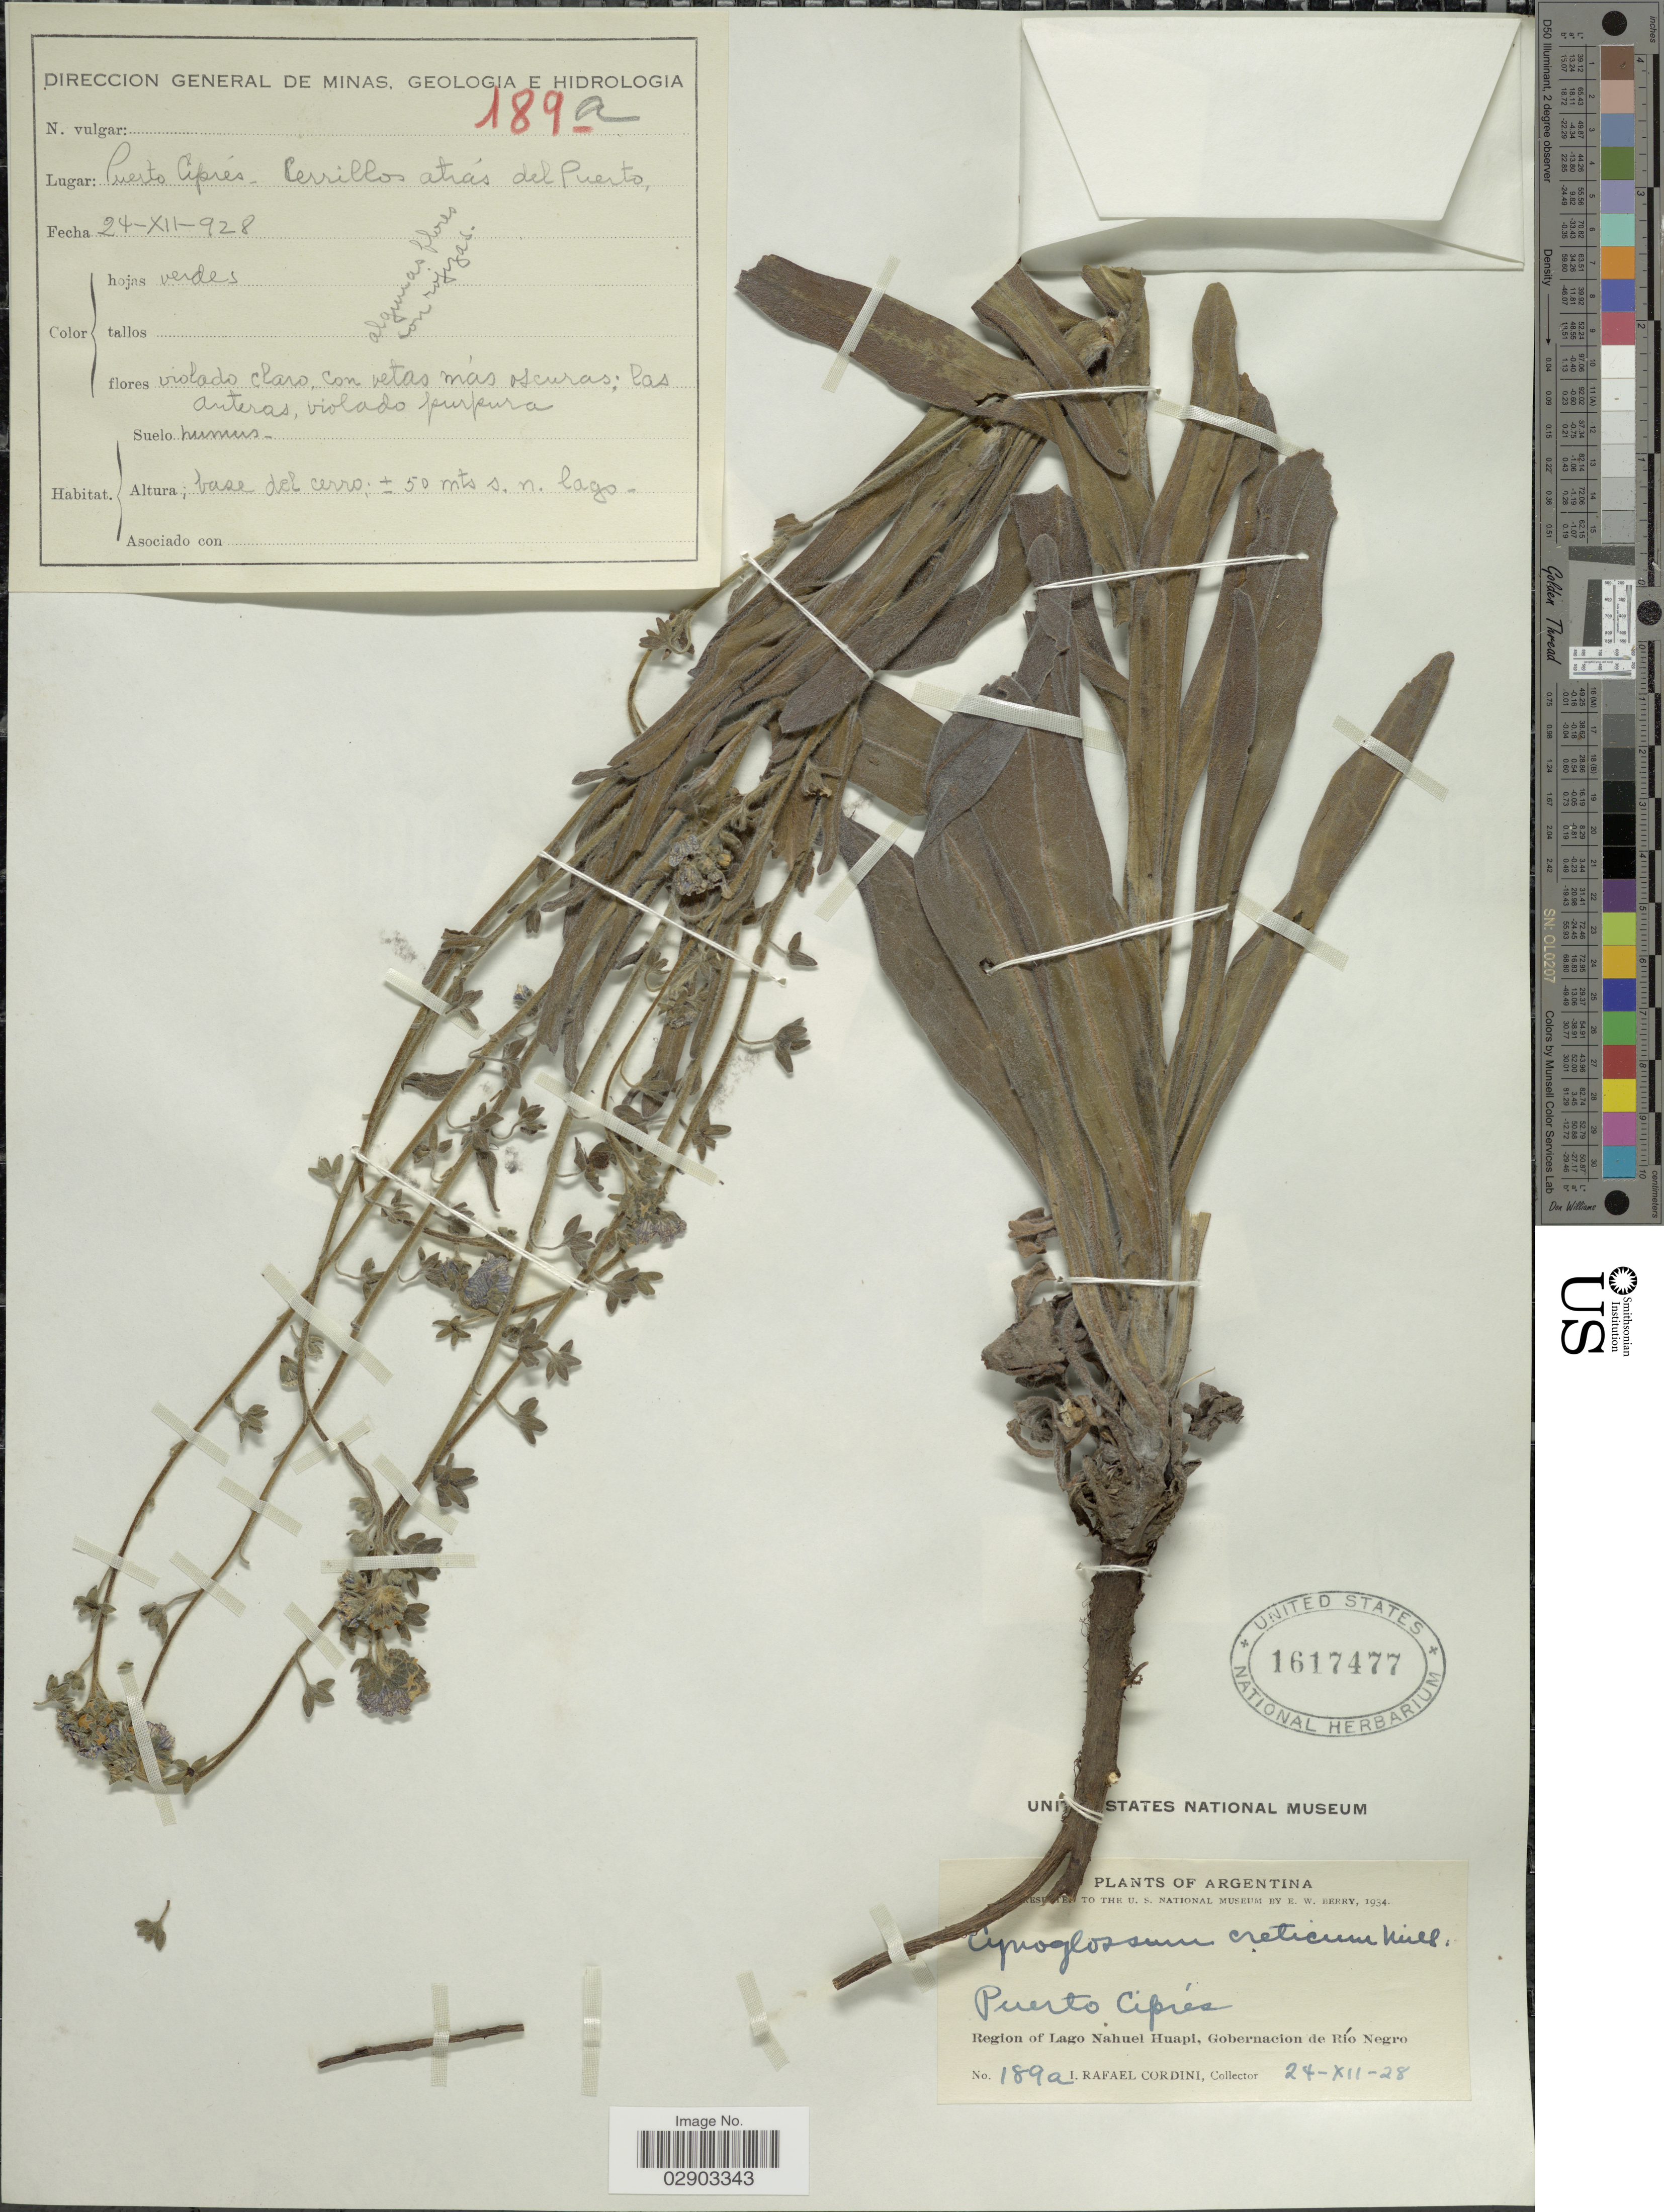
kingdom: Plantae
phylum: Tracheophyta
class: Magnoliopsida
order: Boraginales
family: Boraginaceae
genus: Cynoglossum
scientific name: Cynoglossum creticum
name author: Mill.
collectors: I. Cordini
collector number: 189a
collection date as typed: Transcribed d/m/y: 24/12/28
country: Argentina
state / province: Rio Negro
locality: Puerto Ciprés. Region of Lago Nahuel Huapi, Gobernacion de Río Negro.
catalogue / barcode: US 1617477